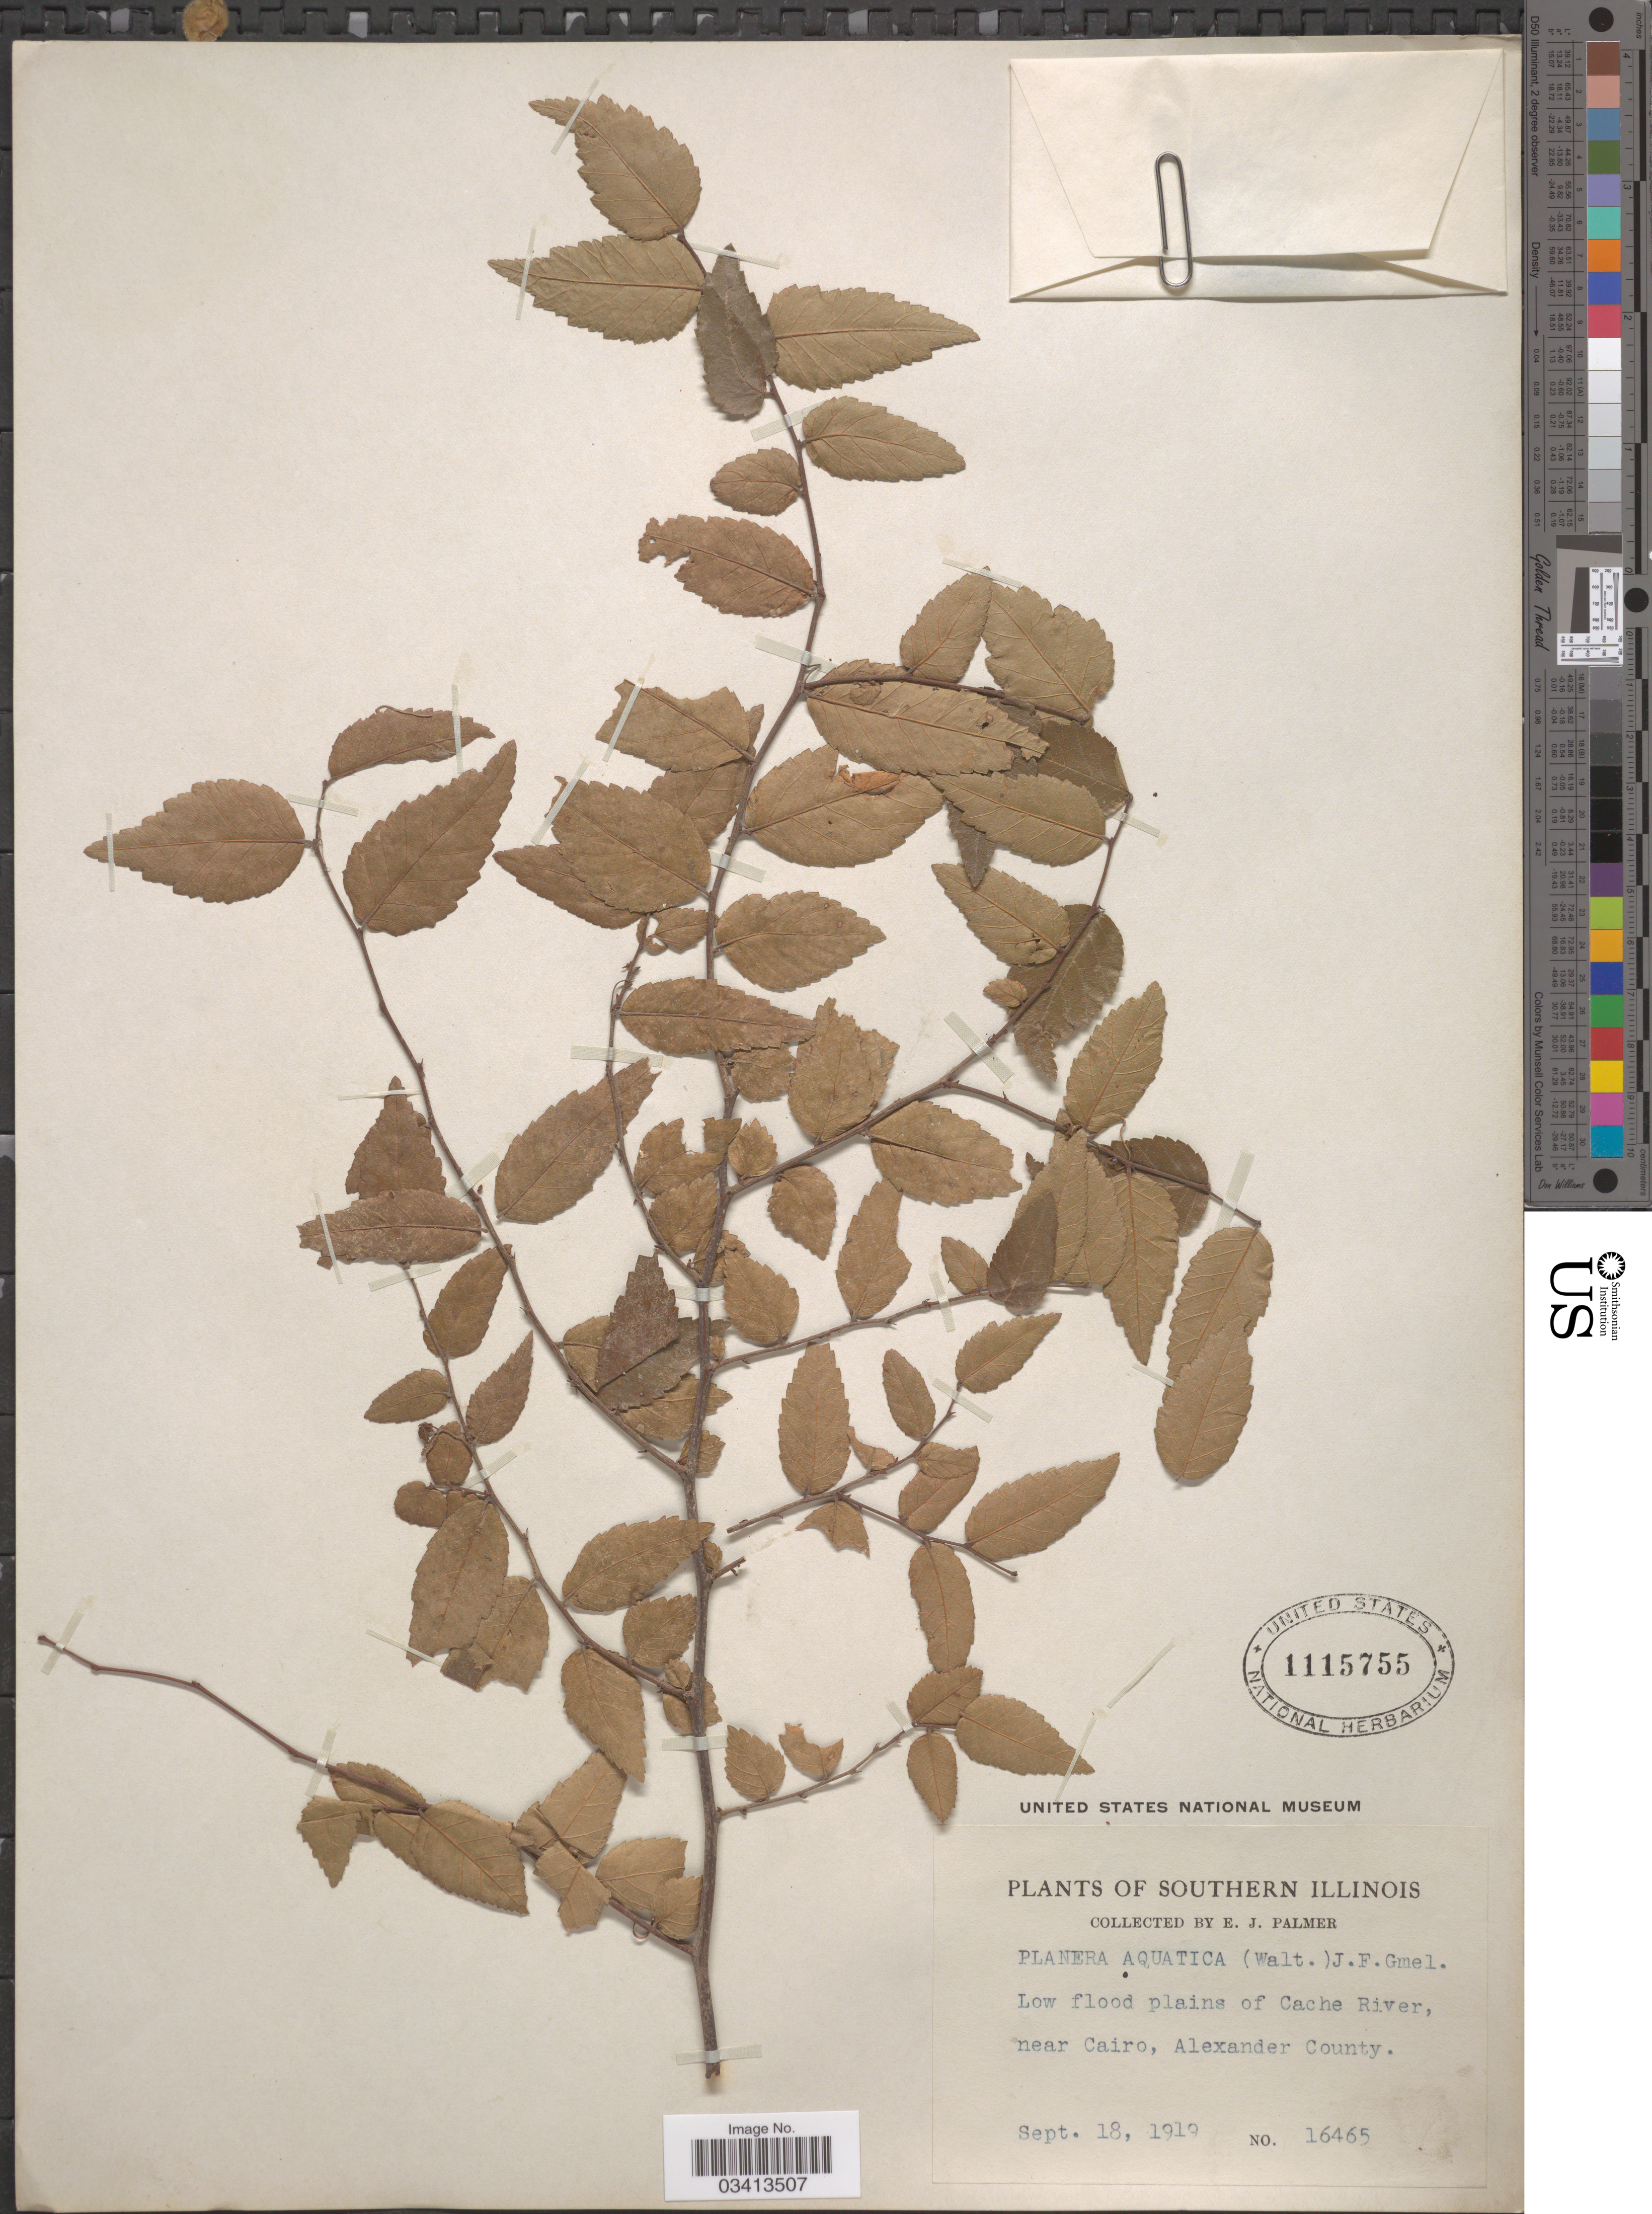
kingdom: Plantae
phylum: Tracheophyta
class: Magnoliopsida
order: Rosales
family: Ulmaceae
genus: Planera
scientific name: Planera aquatica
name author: J.F. Gmel.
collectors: E. J. Palmer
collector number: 16465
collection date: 1919-09-18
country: United States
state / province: Illinois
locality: Southern Illinois. Low flood plains of Cache River, near Cairo, Alexander County.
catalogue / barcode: US 1115755